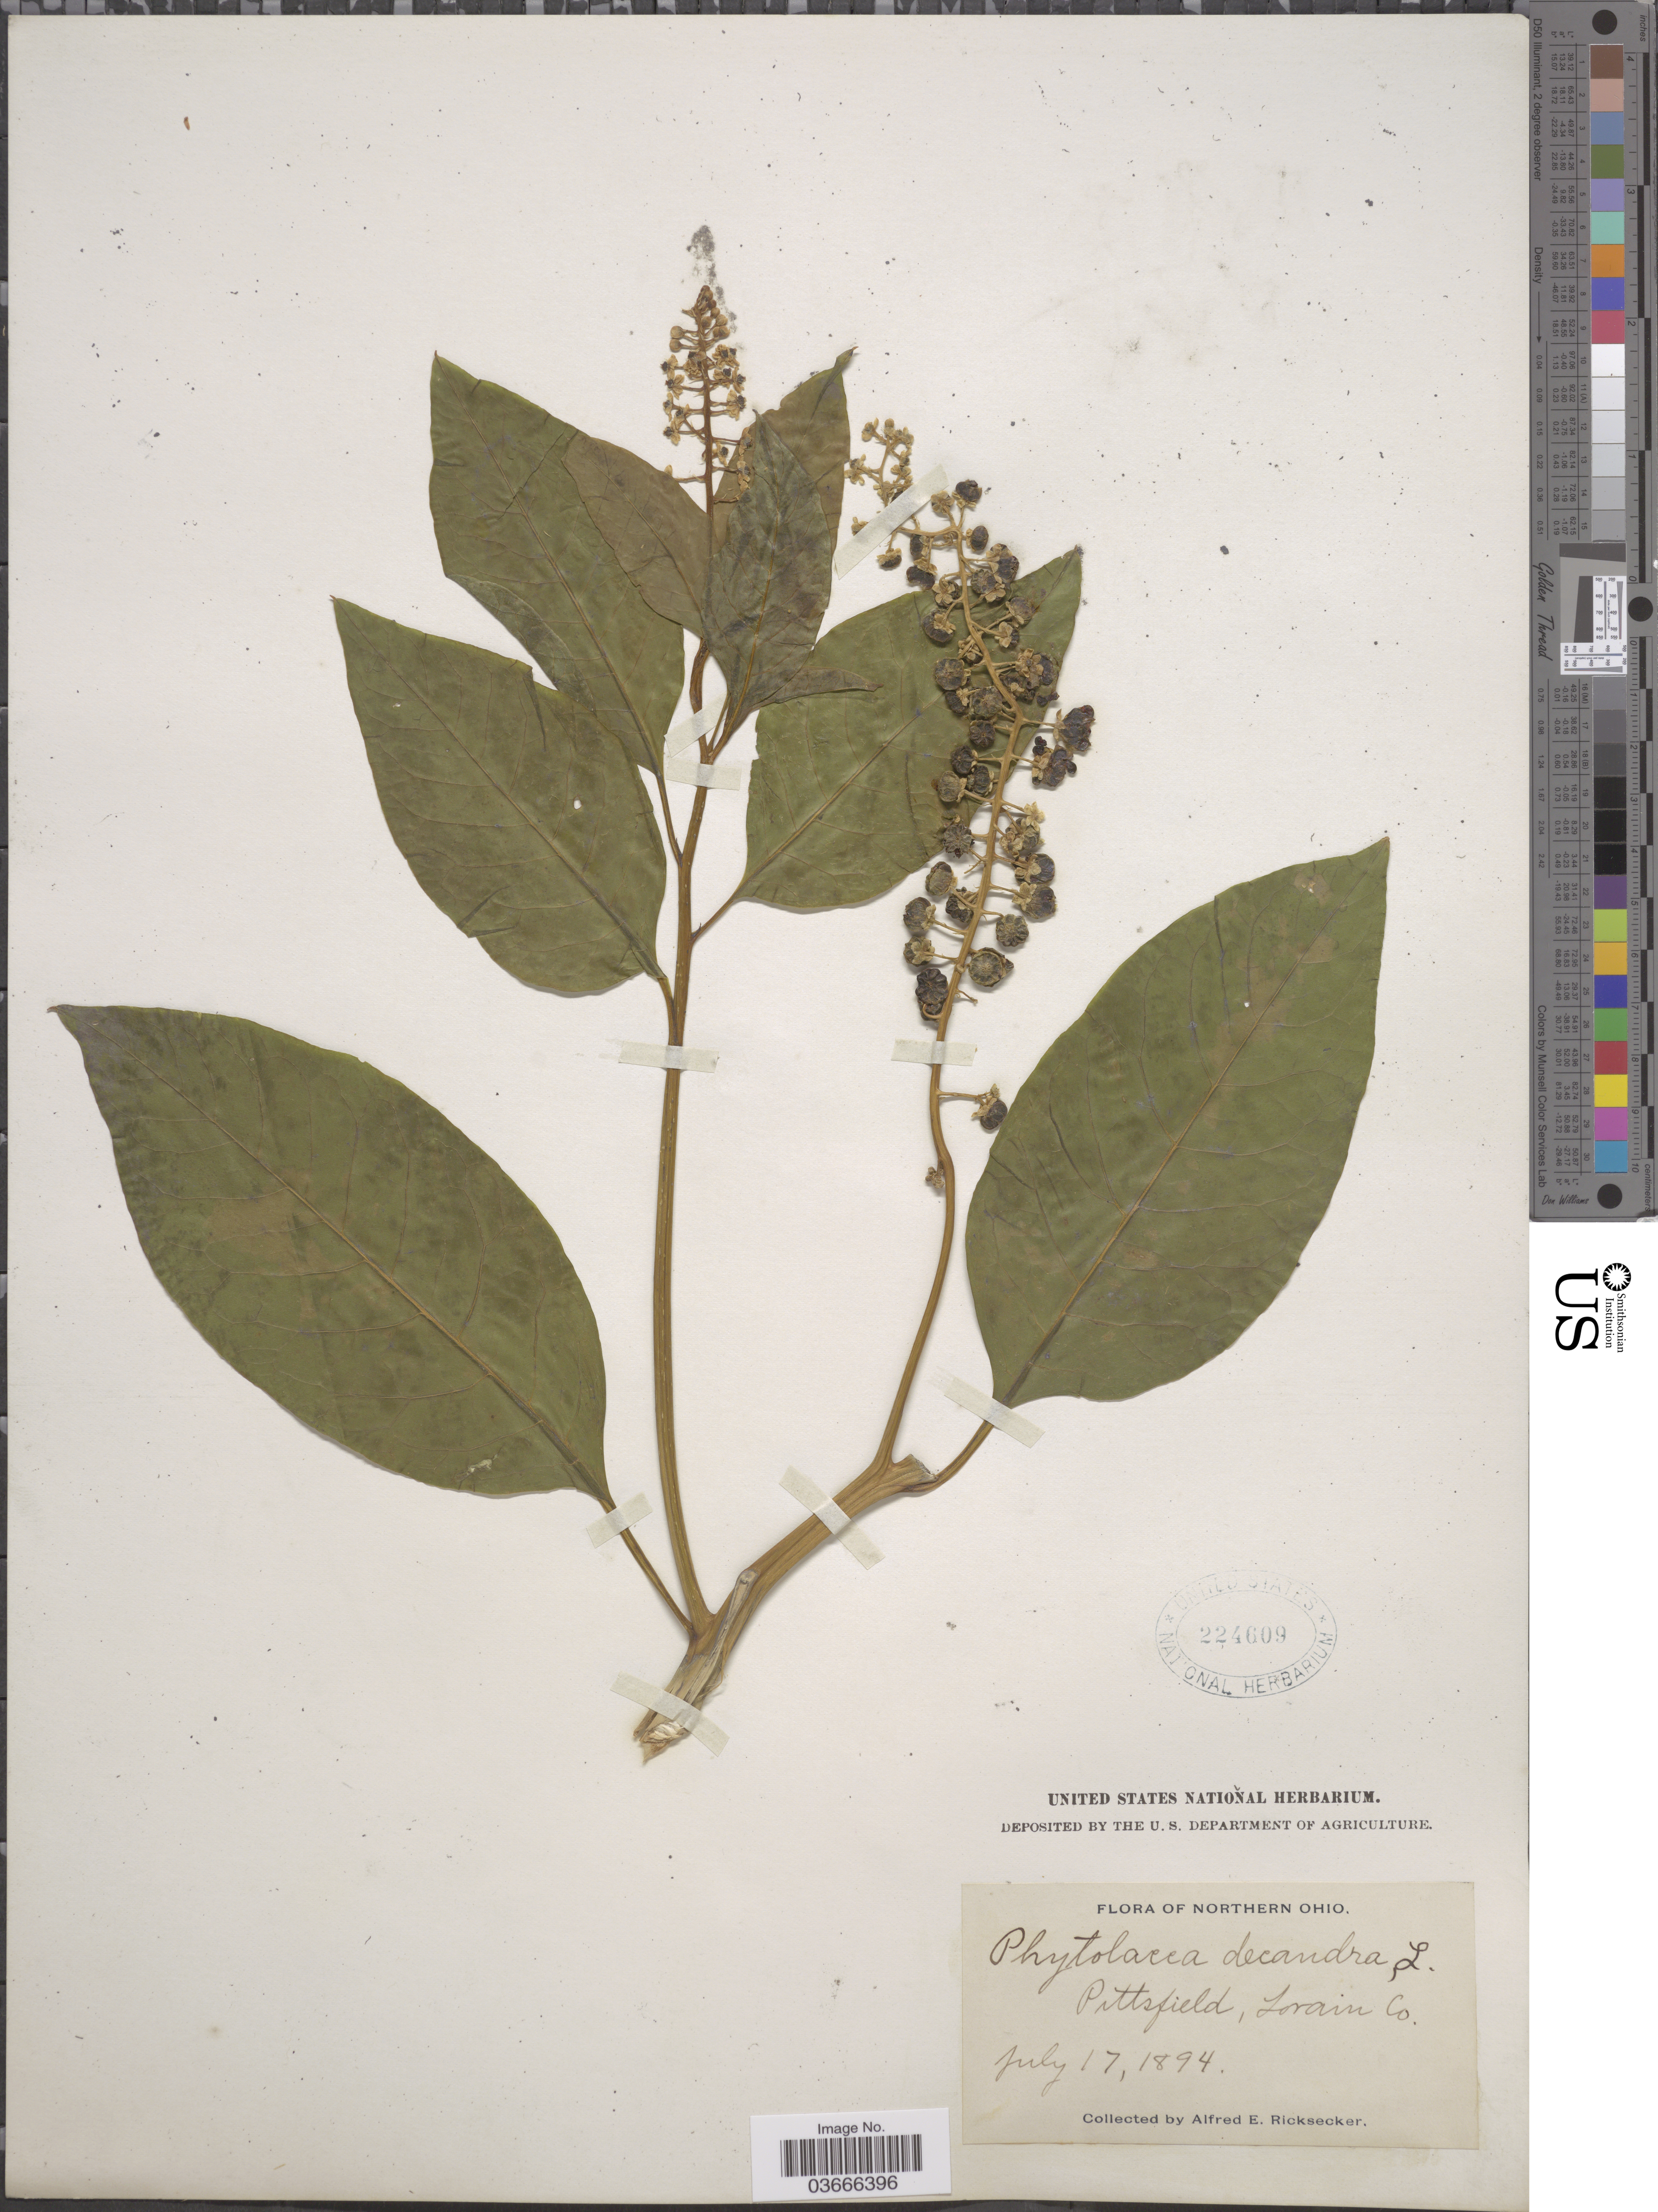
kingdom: Plantae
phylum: Tracheophyta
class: Magnoliopsida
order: Caryophyllales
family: Phytolaccaceae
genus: Phytolacca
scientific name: Phytolacca americana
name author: L.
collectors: A. E. Ricksecker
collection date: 1894-07-17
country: United States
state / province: Ohio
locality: Northern Ohio. Pittsfield, Lorain Co.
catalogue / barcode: US 224609